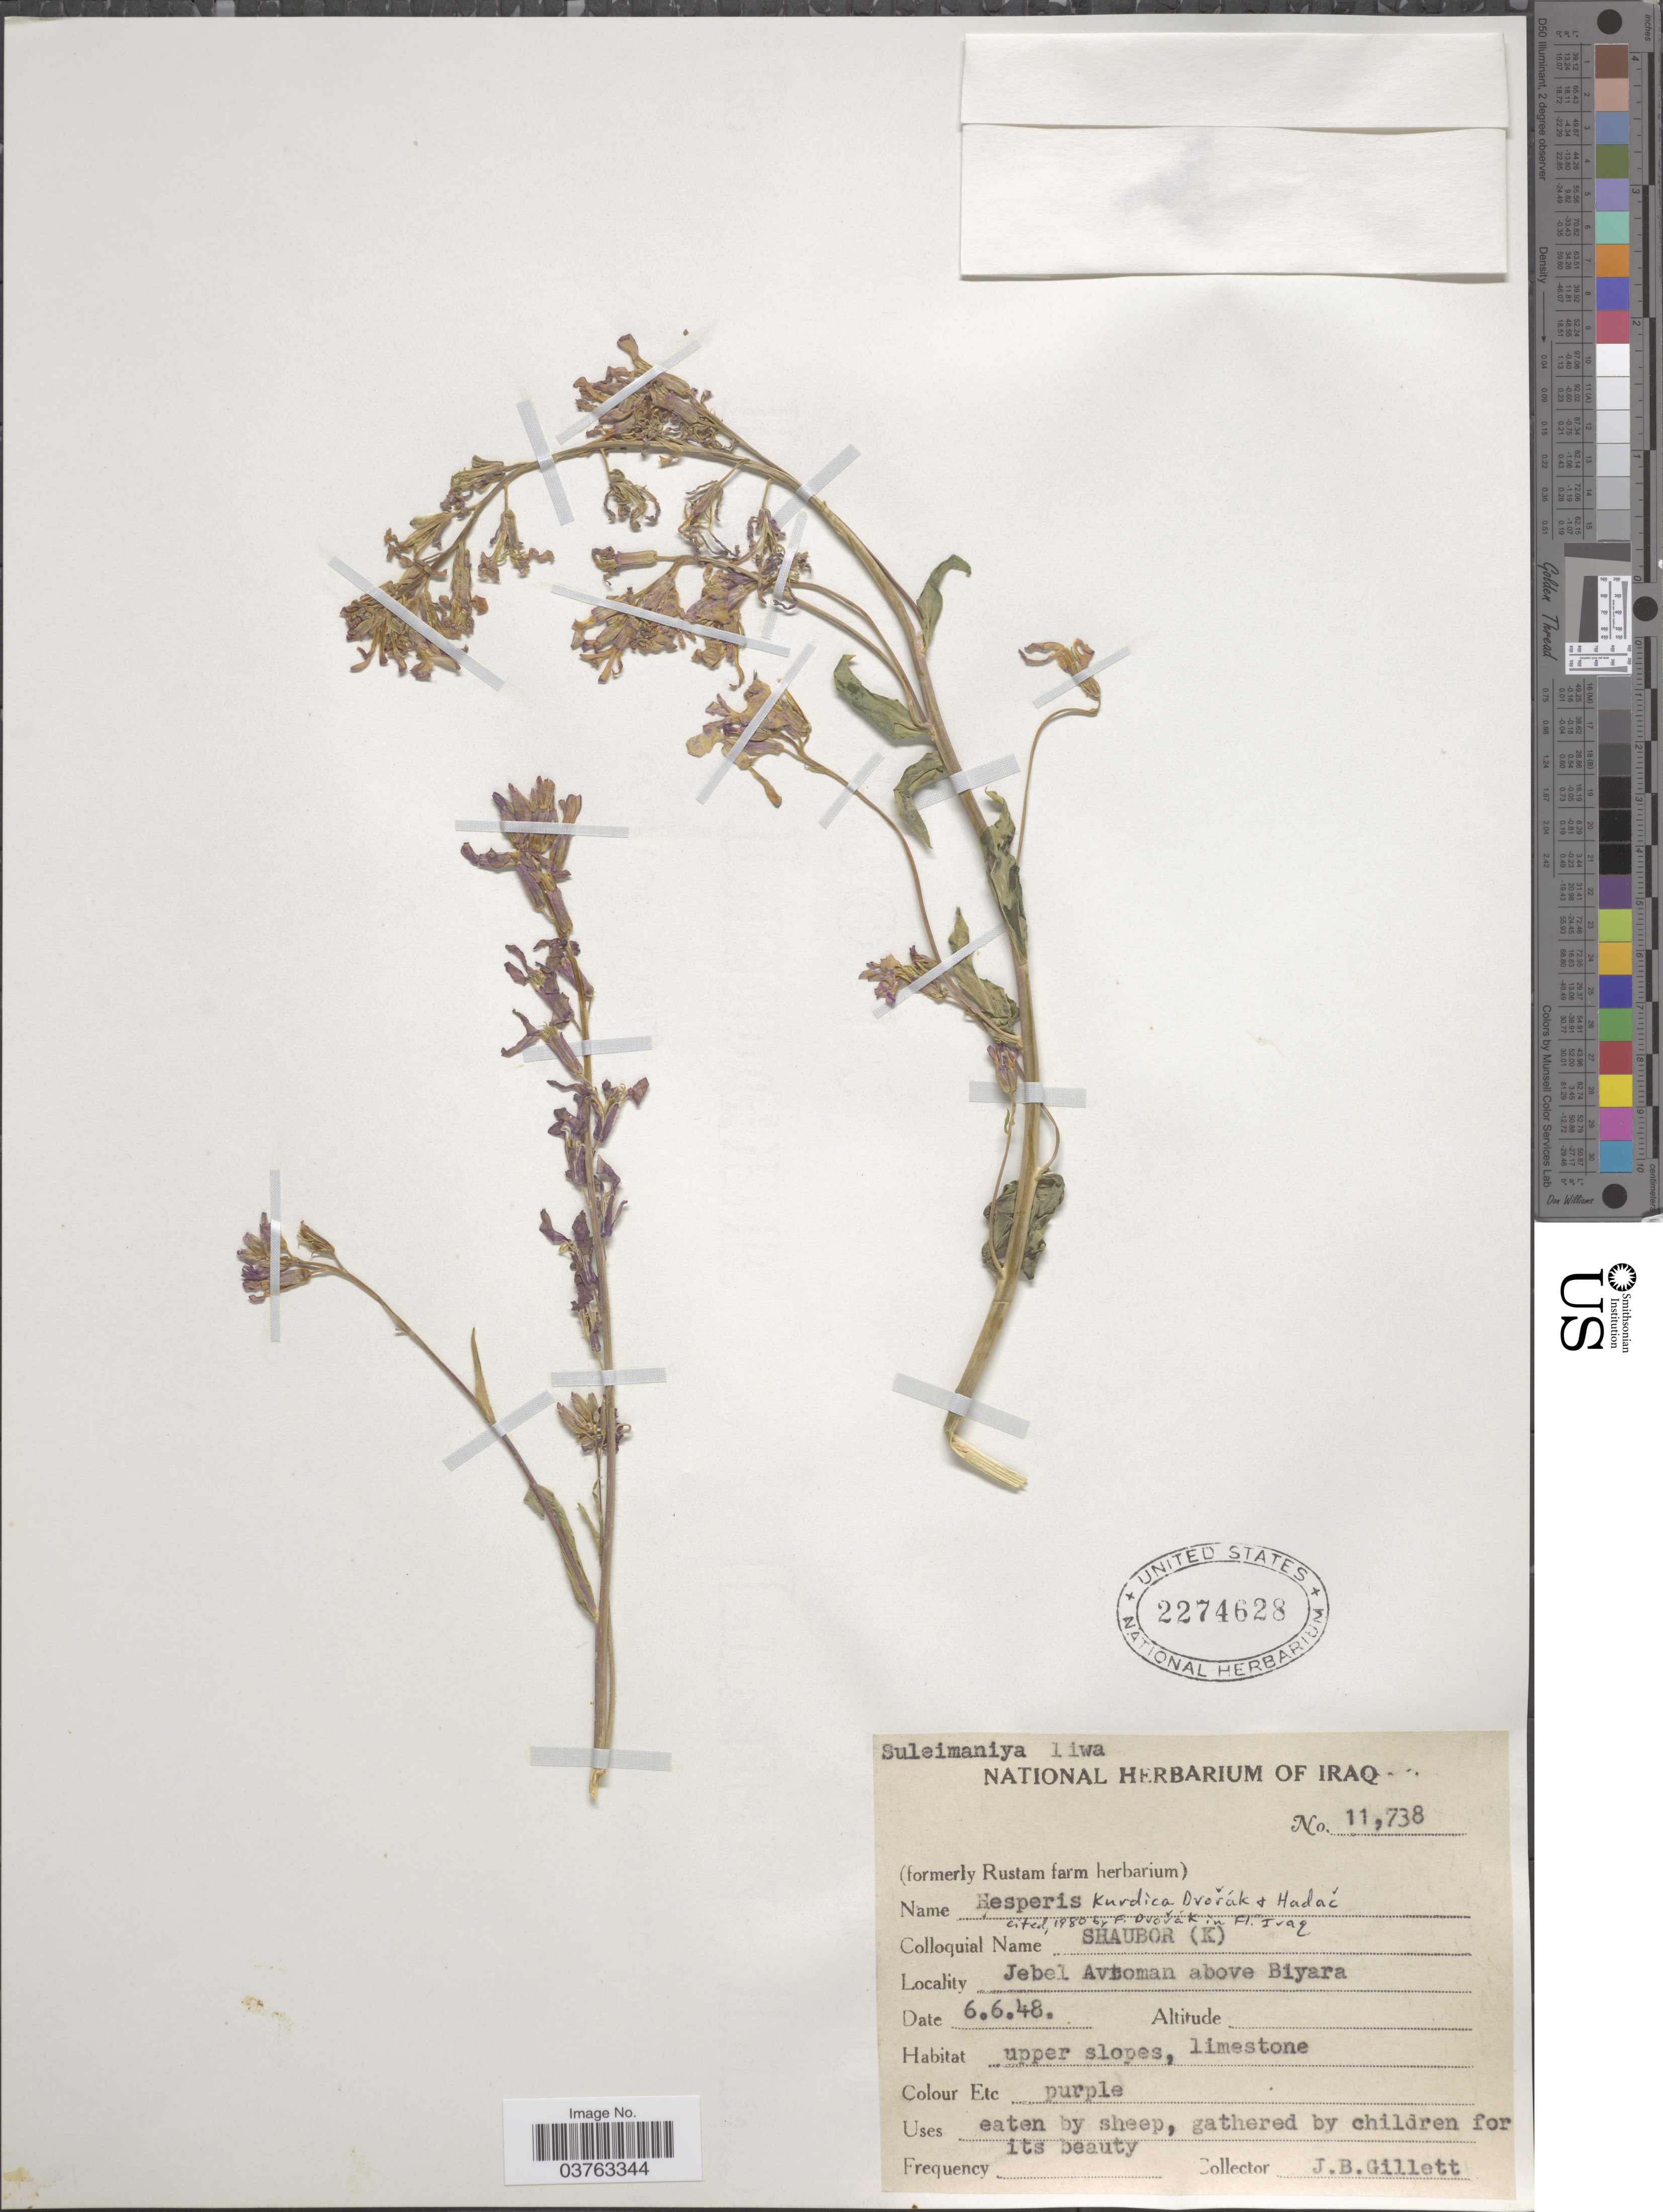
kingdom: Plantae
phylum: Tracheophyta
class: Magnoliopsida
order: Brassicales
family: Brassicaceae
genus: Hesperis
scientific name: Hesperis kurdica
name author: F. Dvořák & Hadač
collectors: J. B. Gillett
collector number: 11738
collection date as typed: Transcribed d/m/y: 6/6/48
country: Iraq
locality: Suleimaniya liwa. Jebel Avsoman [interpreted] above Biyara.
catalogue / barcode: US 2274628